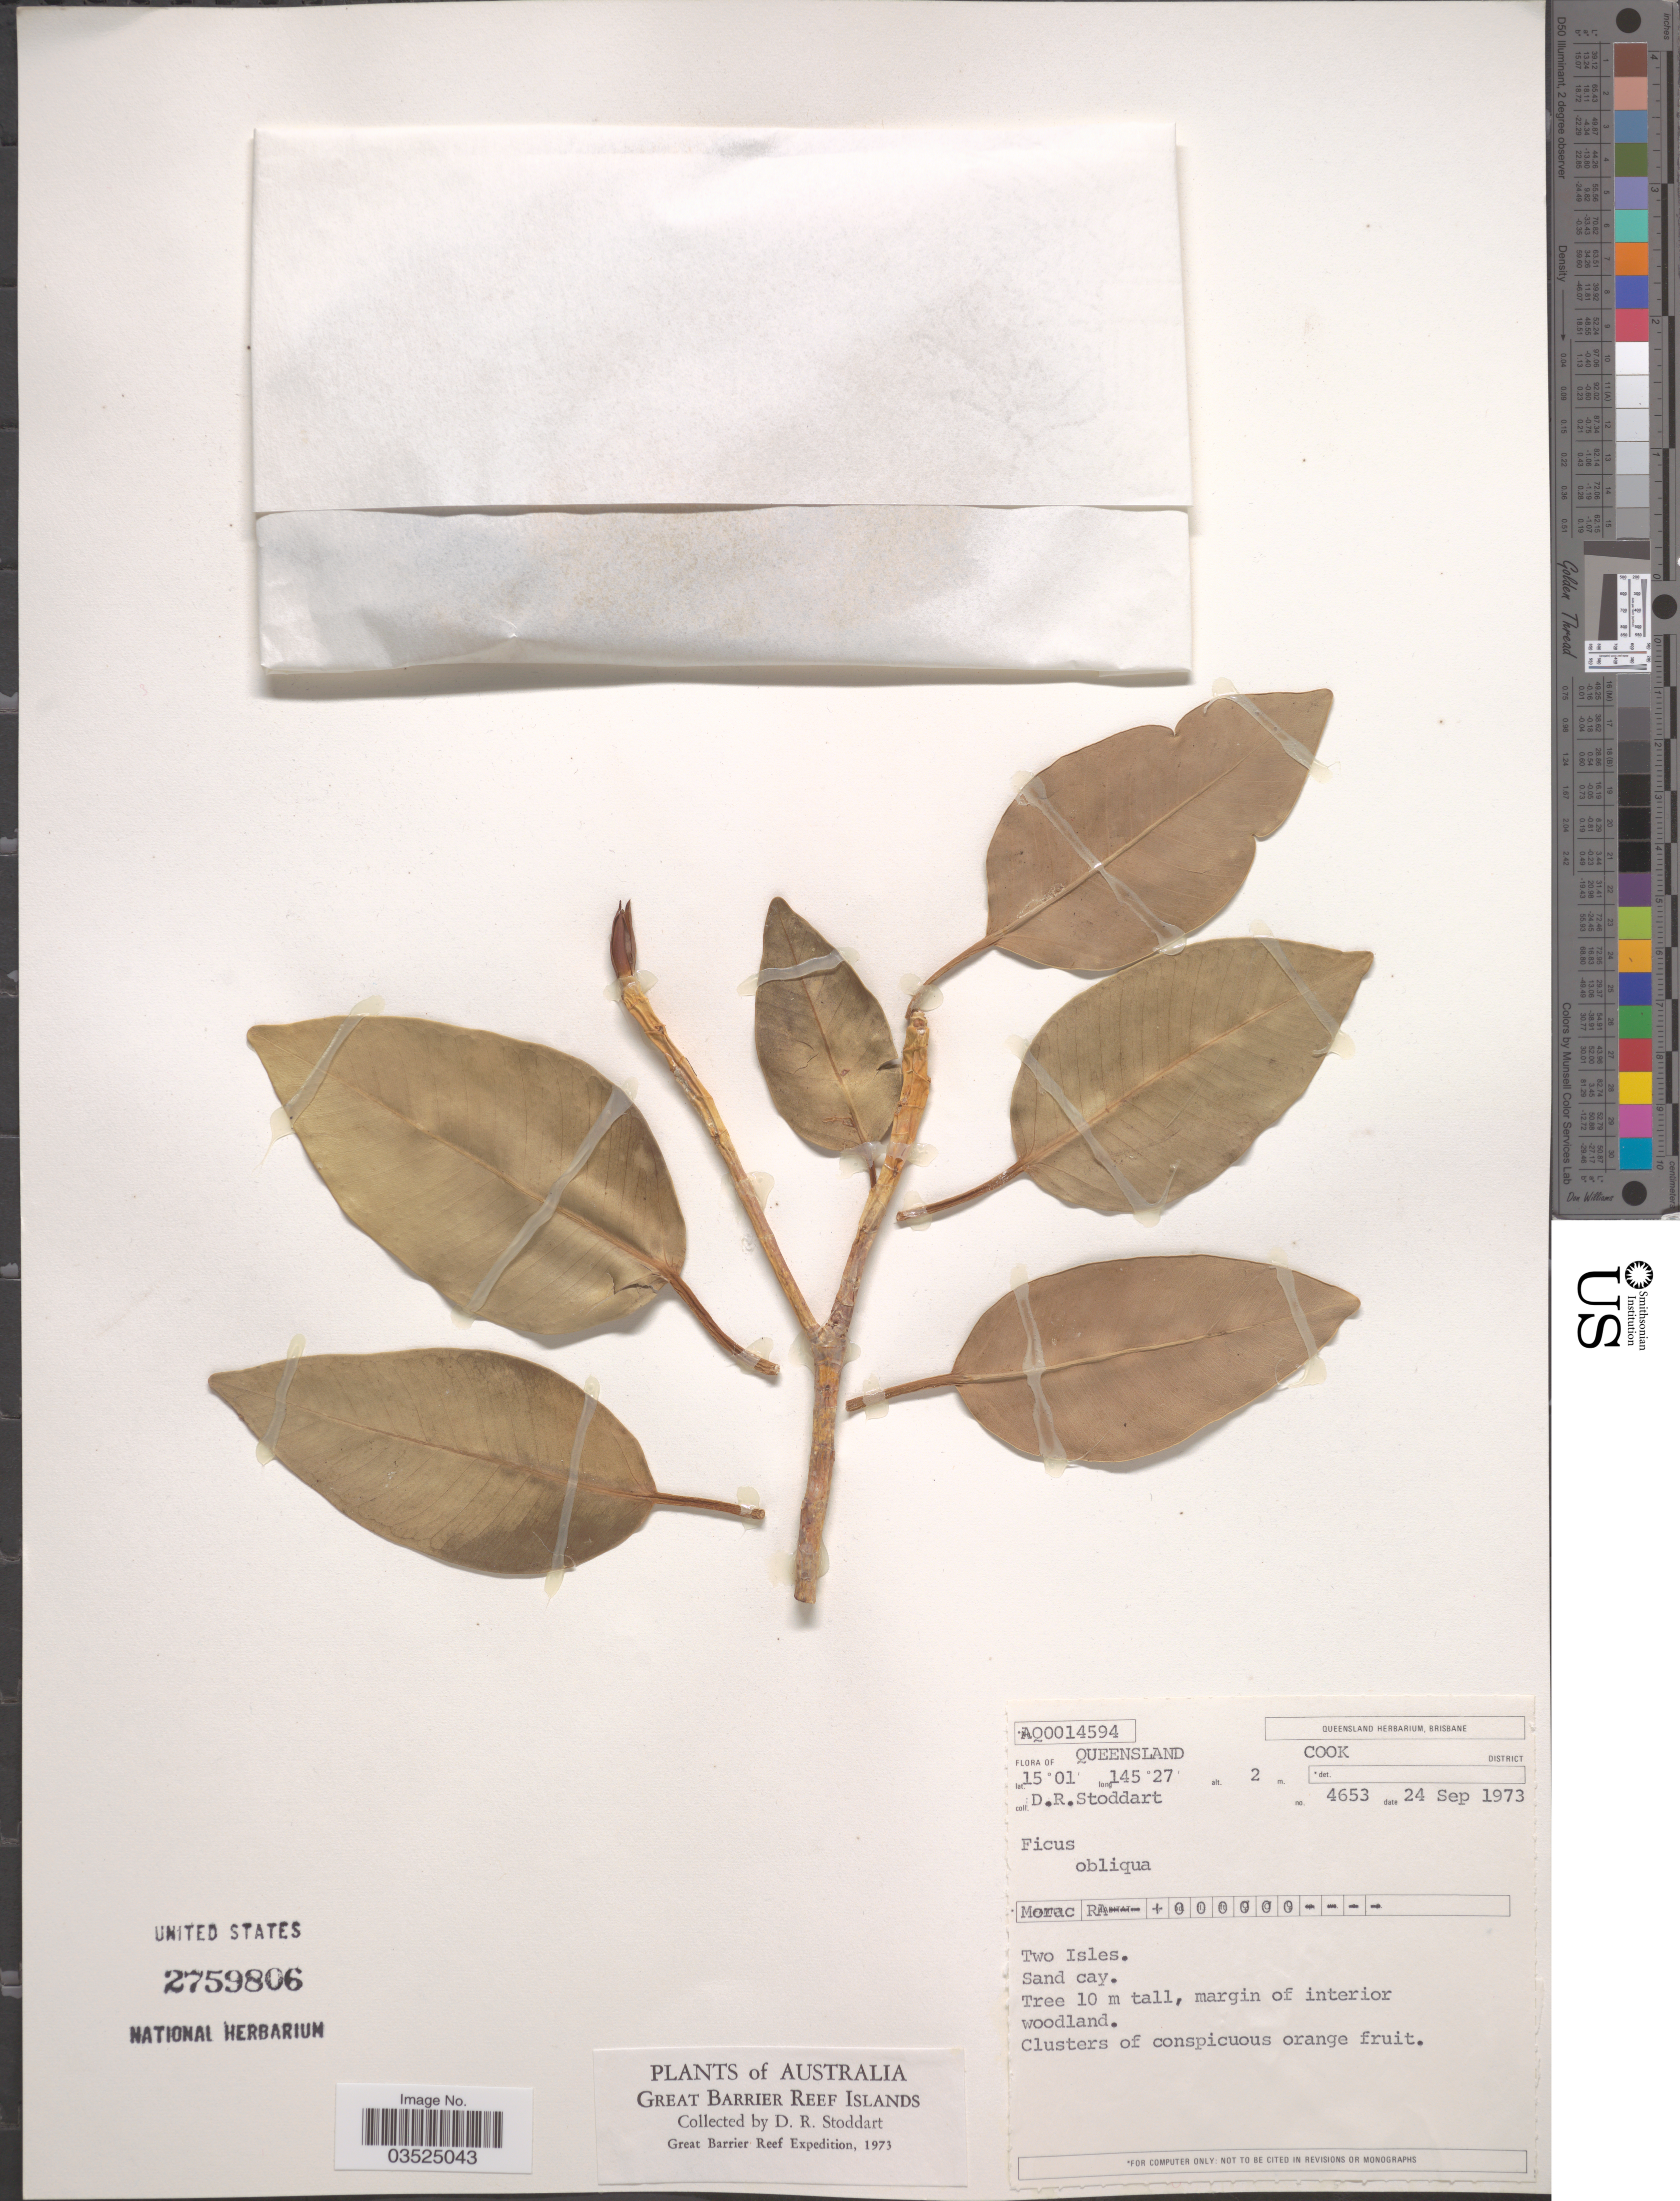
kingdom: Plantae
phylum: Tracheophyta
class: Magnoliopsida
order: Rosales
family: Moraceae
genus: Ficus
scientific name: Ficus obliqua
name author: G. Forst.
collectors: D. R. Stoddart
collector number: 4653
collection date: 1973-09-24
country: Australia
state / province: Queensland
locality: Cook District. Two Isles. Sand cay. Great Barrier Reef Islands.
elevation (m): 2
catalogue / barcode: US 2759806